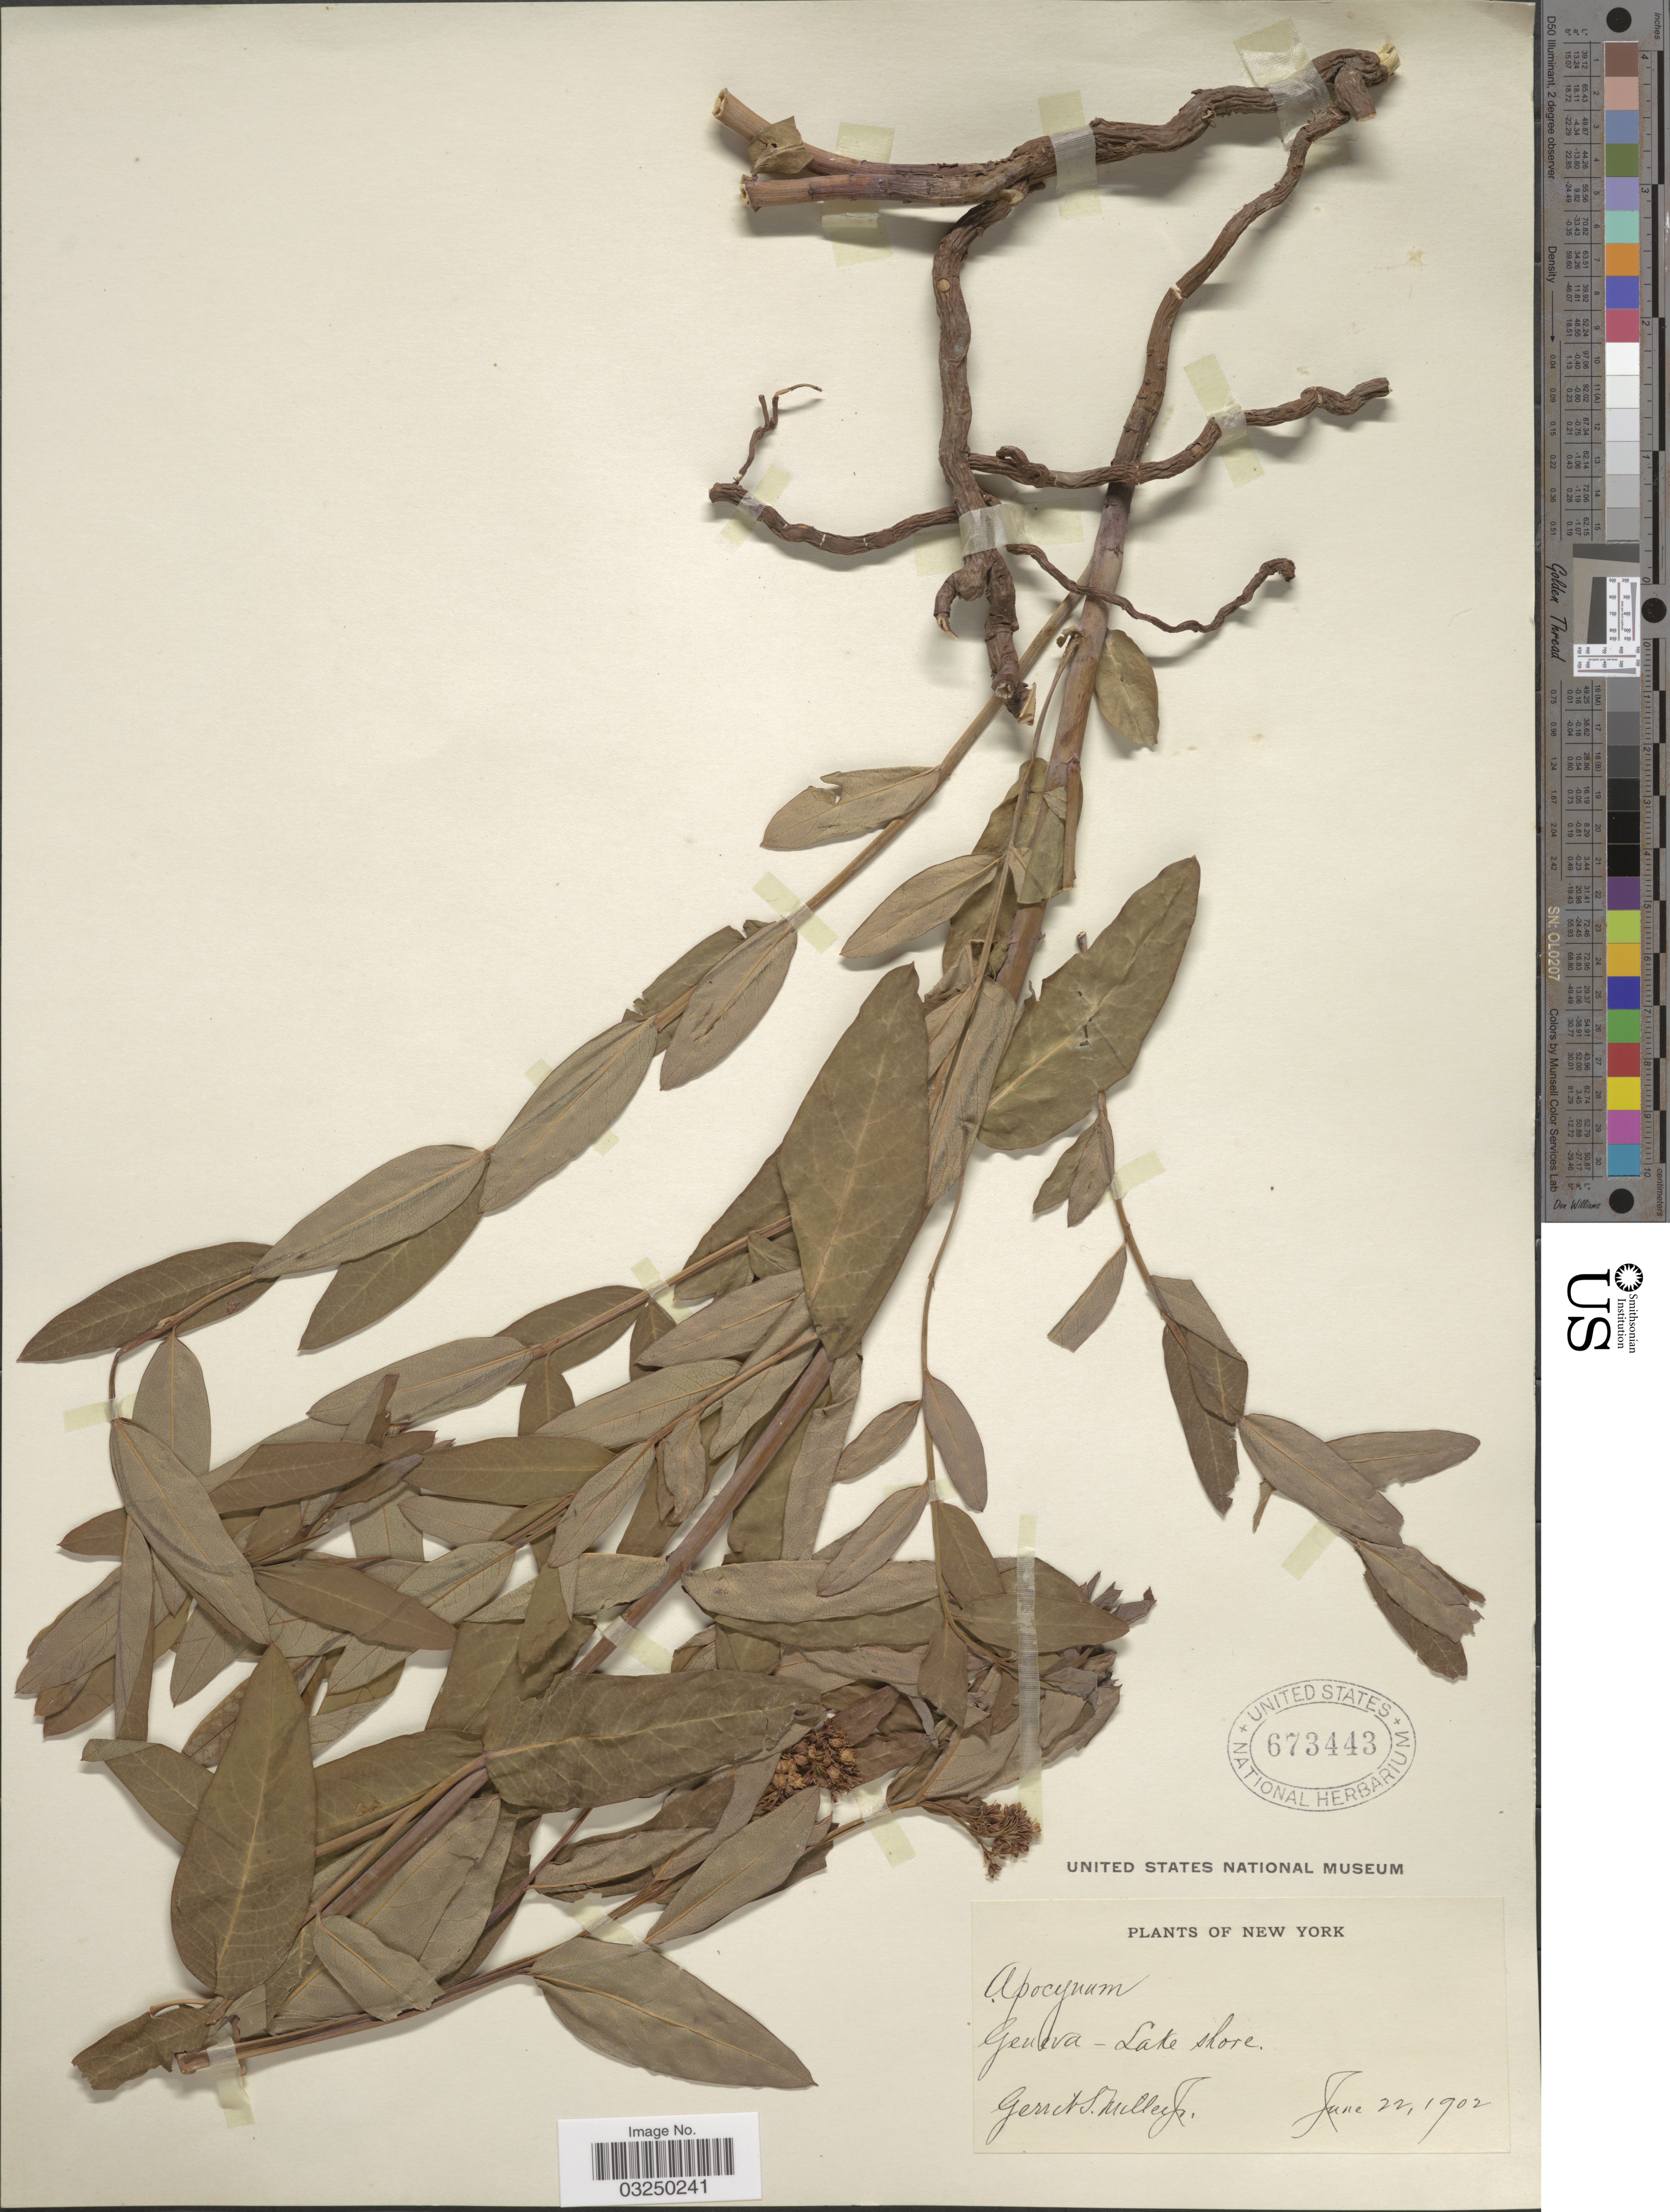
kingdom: Plantae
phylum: Tracheophyta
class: Magnoliopsida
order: Gentianales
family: Apocynaceae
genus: Apocynum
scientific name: Apocynum sp.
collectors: G. S. Miller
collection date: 1902-06-22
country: United States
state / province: New York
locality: Geneva - Lake shore.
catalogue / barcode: US 673443